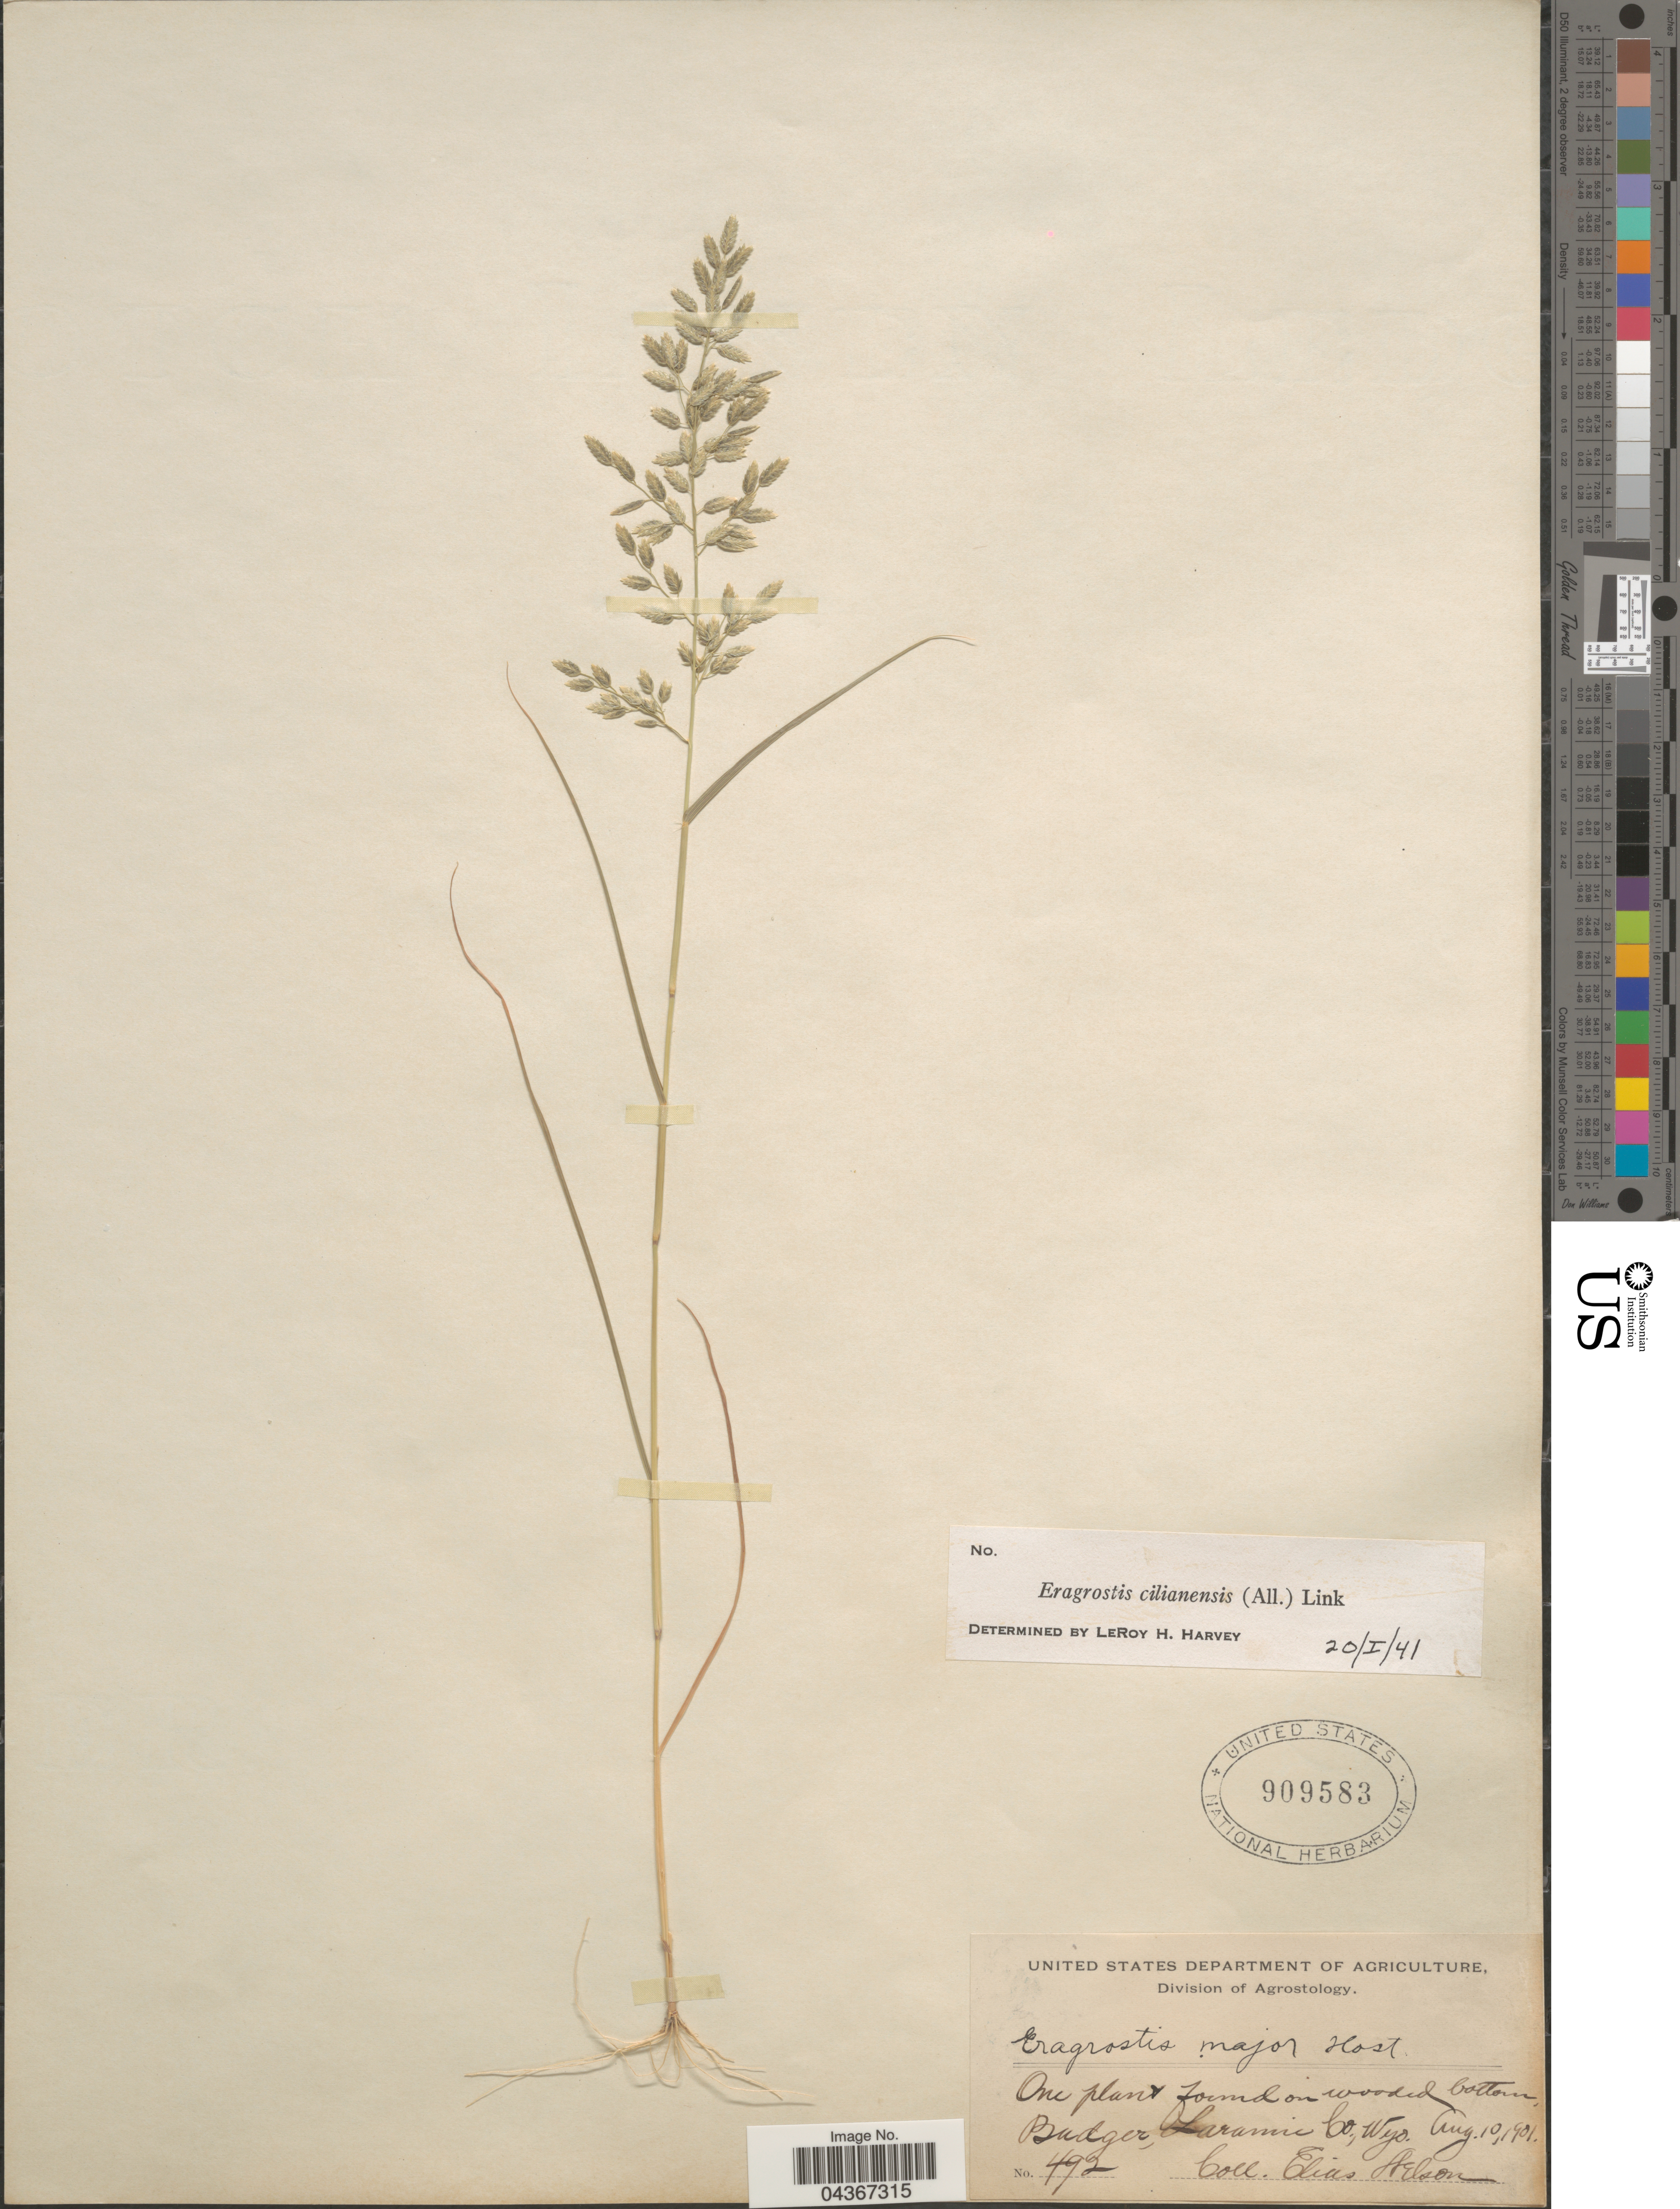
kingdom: Plantae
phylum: Tracheophyta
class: Liliopsida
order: Poales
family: Poaceae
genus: Eragrostis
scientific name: Eragrostis cilianensis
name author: (Bellardi) Vignolo ex Janch.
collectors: E. Nelson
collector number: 492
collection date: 1901-08-10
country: United States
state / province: Wyoming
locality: Budger, Laramie Co.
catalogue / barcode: US 909583